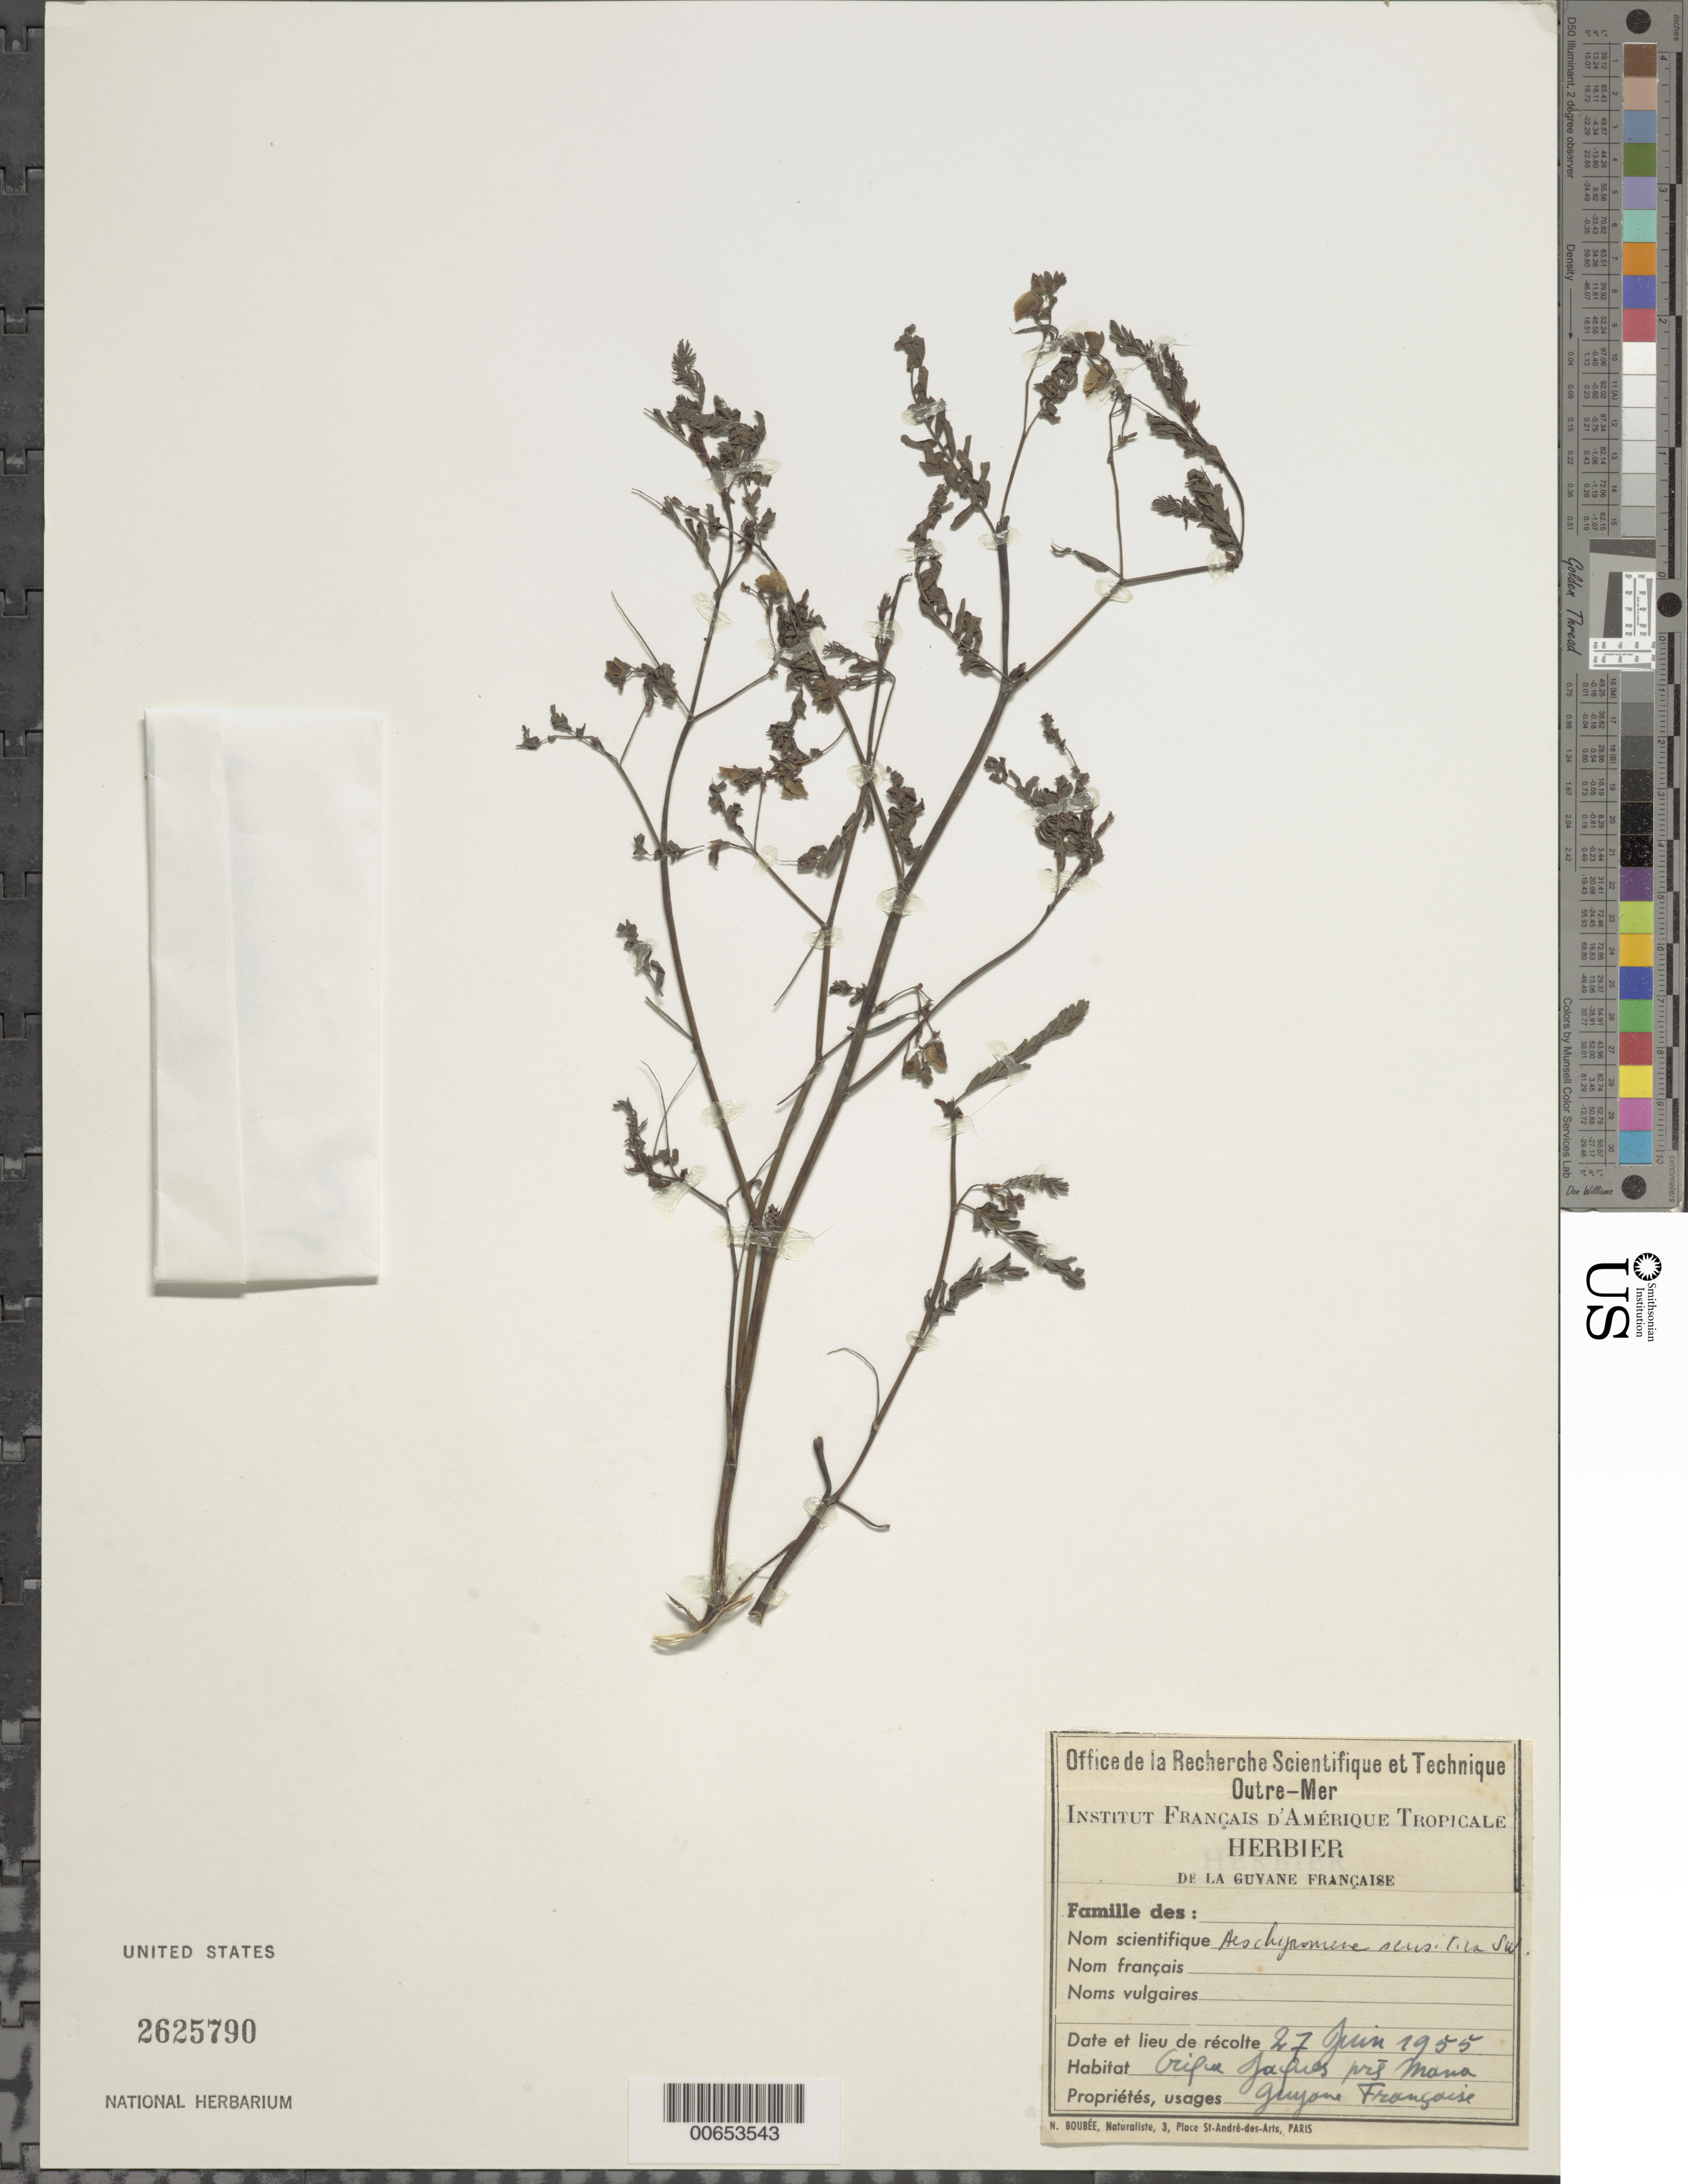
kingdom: Plantae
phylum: Tracheophyta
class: Magnoliopsida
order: Fabales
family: Fabaceae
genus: Aeschynomene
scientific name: Aeschynomene sensitiva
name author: Sw.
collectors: R. S. Cowan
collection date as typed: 27-Jun-55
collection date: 1955-06-27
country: French Guiana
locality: Crique Jacques, prés Mana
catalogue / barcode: US 2625790